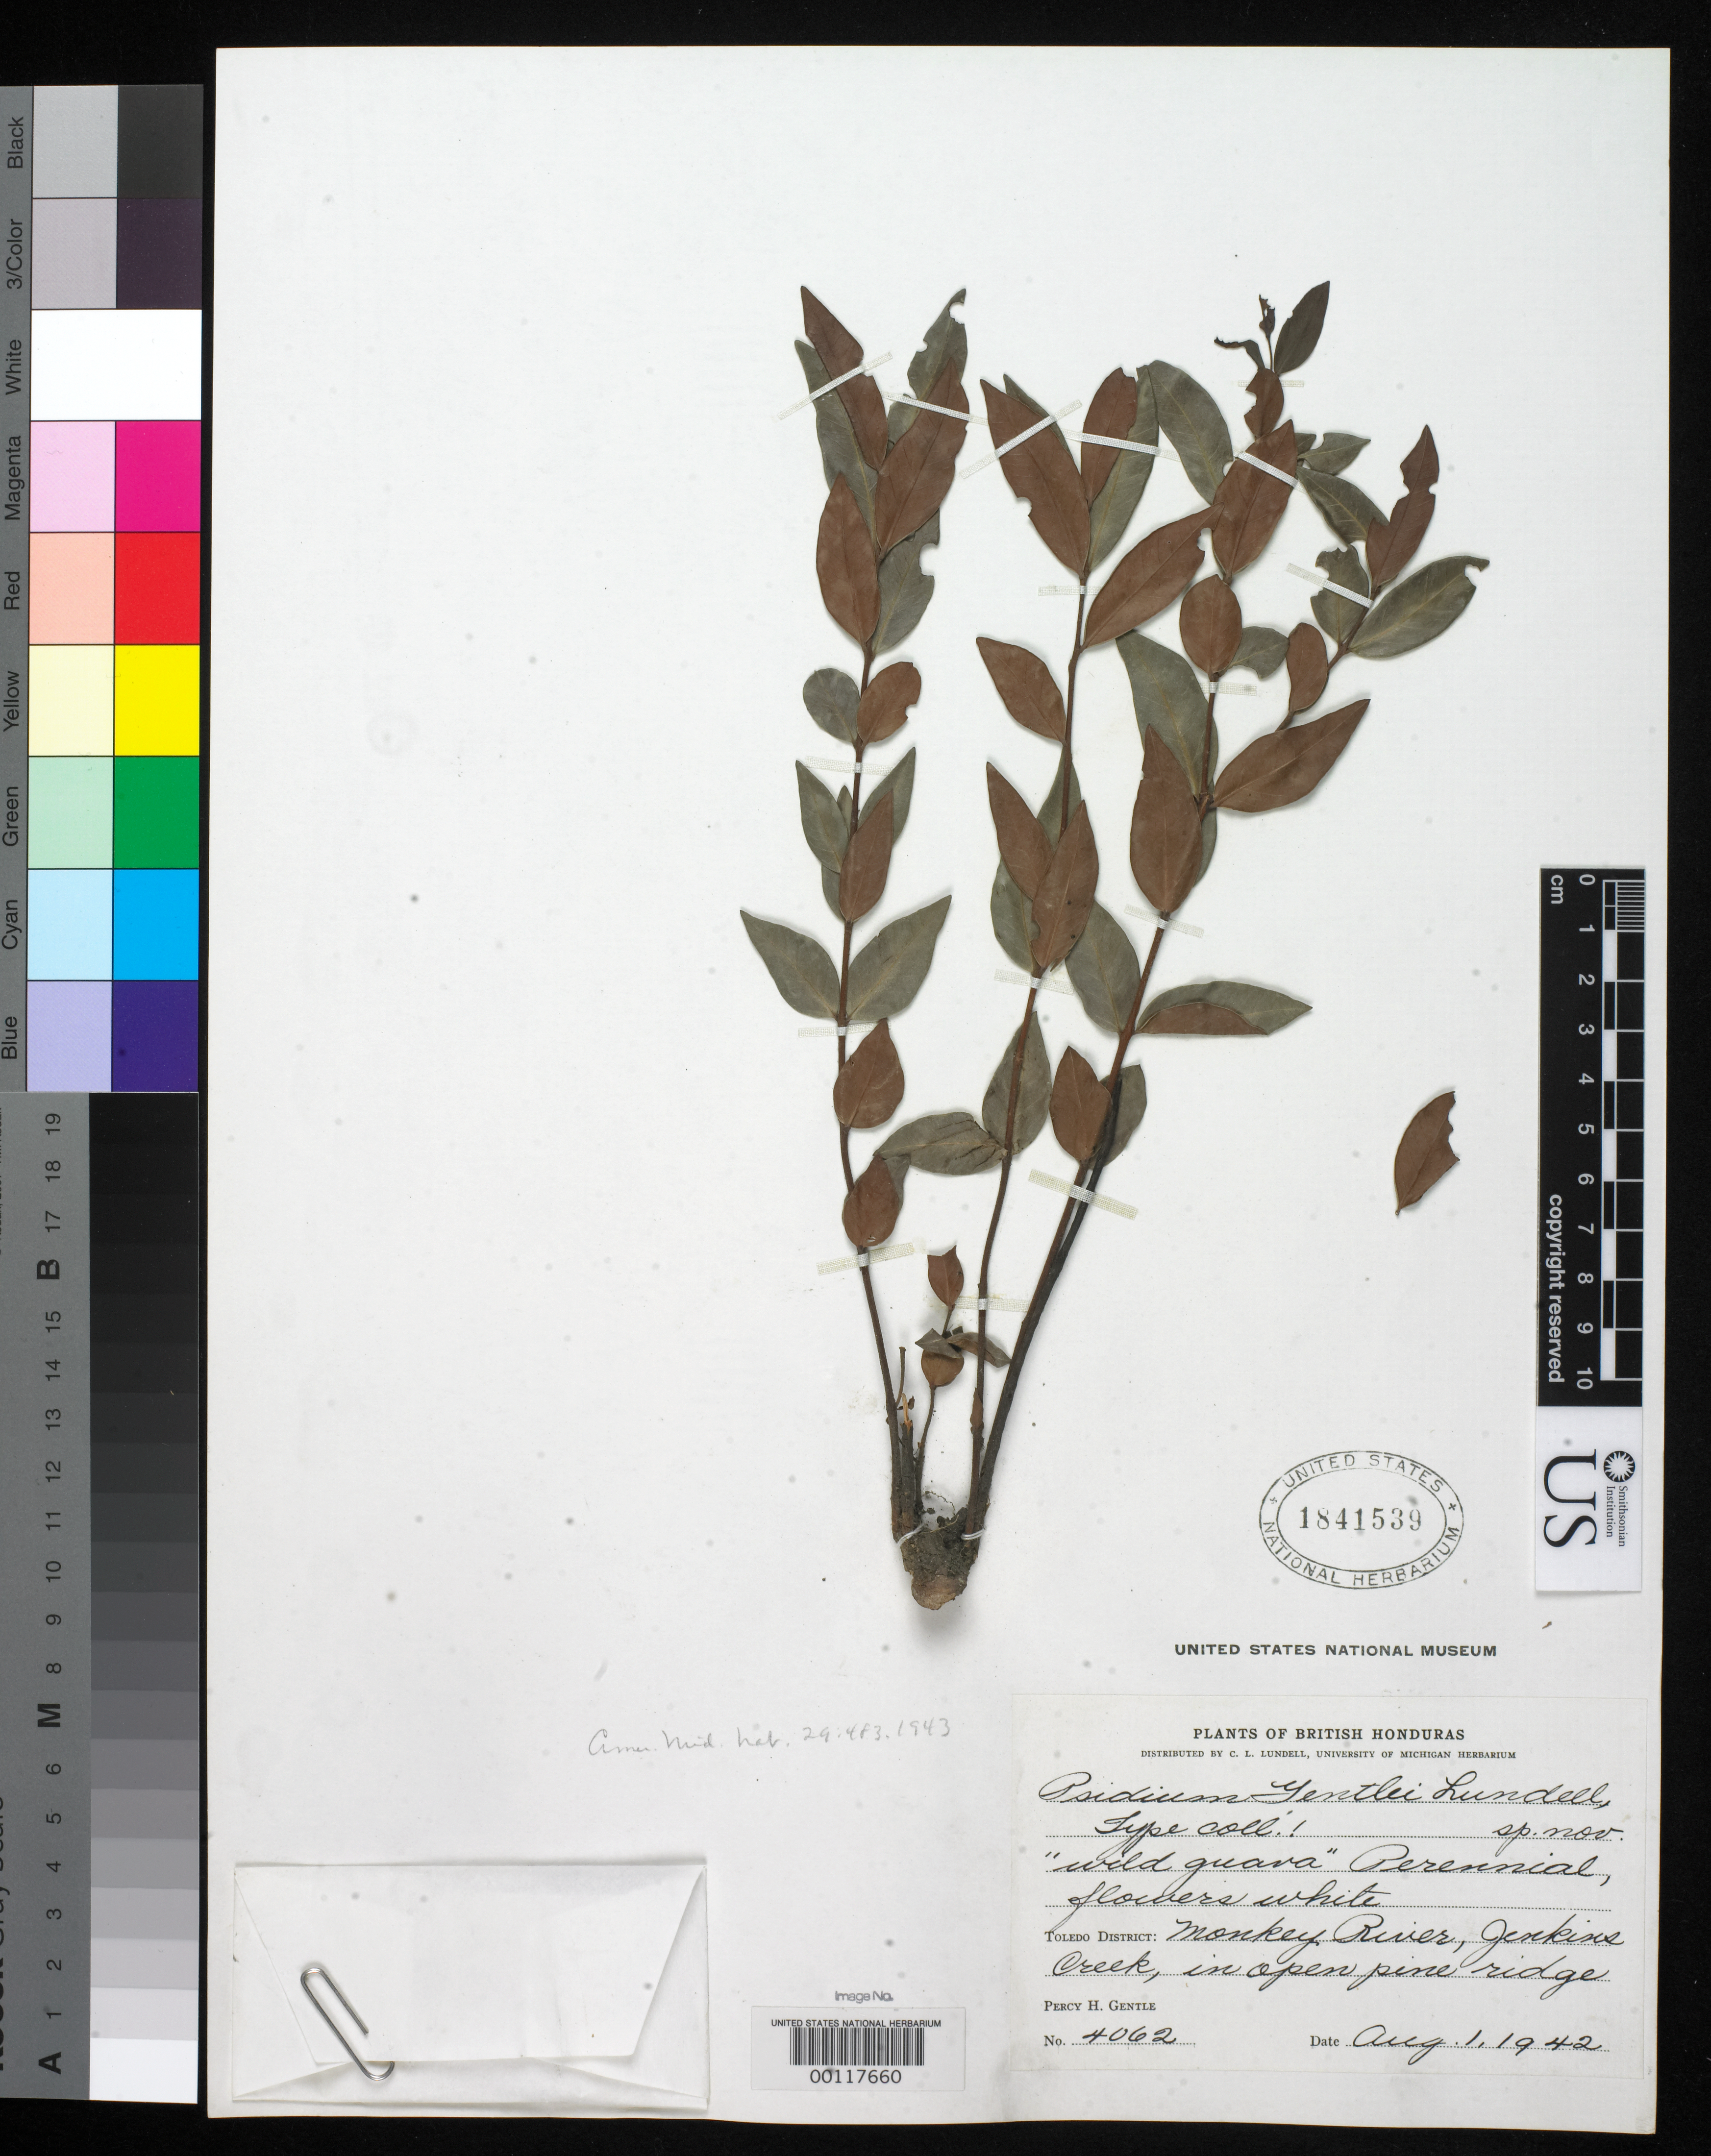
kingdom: Plantae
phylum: Tracheophyta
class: Magnoliopsida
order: Myrtales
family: Myrtaceae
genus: Psidium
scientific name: Psidium gentlei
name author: Lundell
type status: Isotype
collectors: P. H. Gentle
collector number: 4062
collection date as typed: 01 Aug 1942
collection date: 1942-08-01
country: Belize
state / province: Toledo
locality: Monkey River, Jenkins Creek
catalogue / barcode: US 1841539